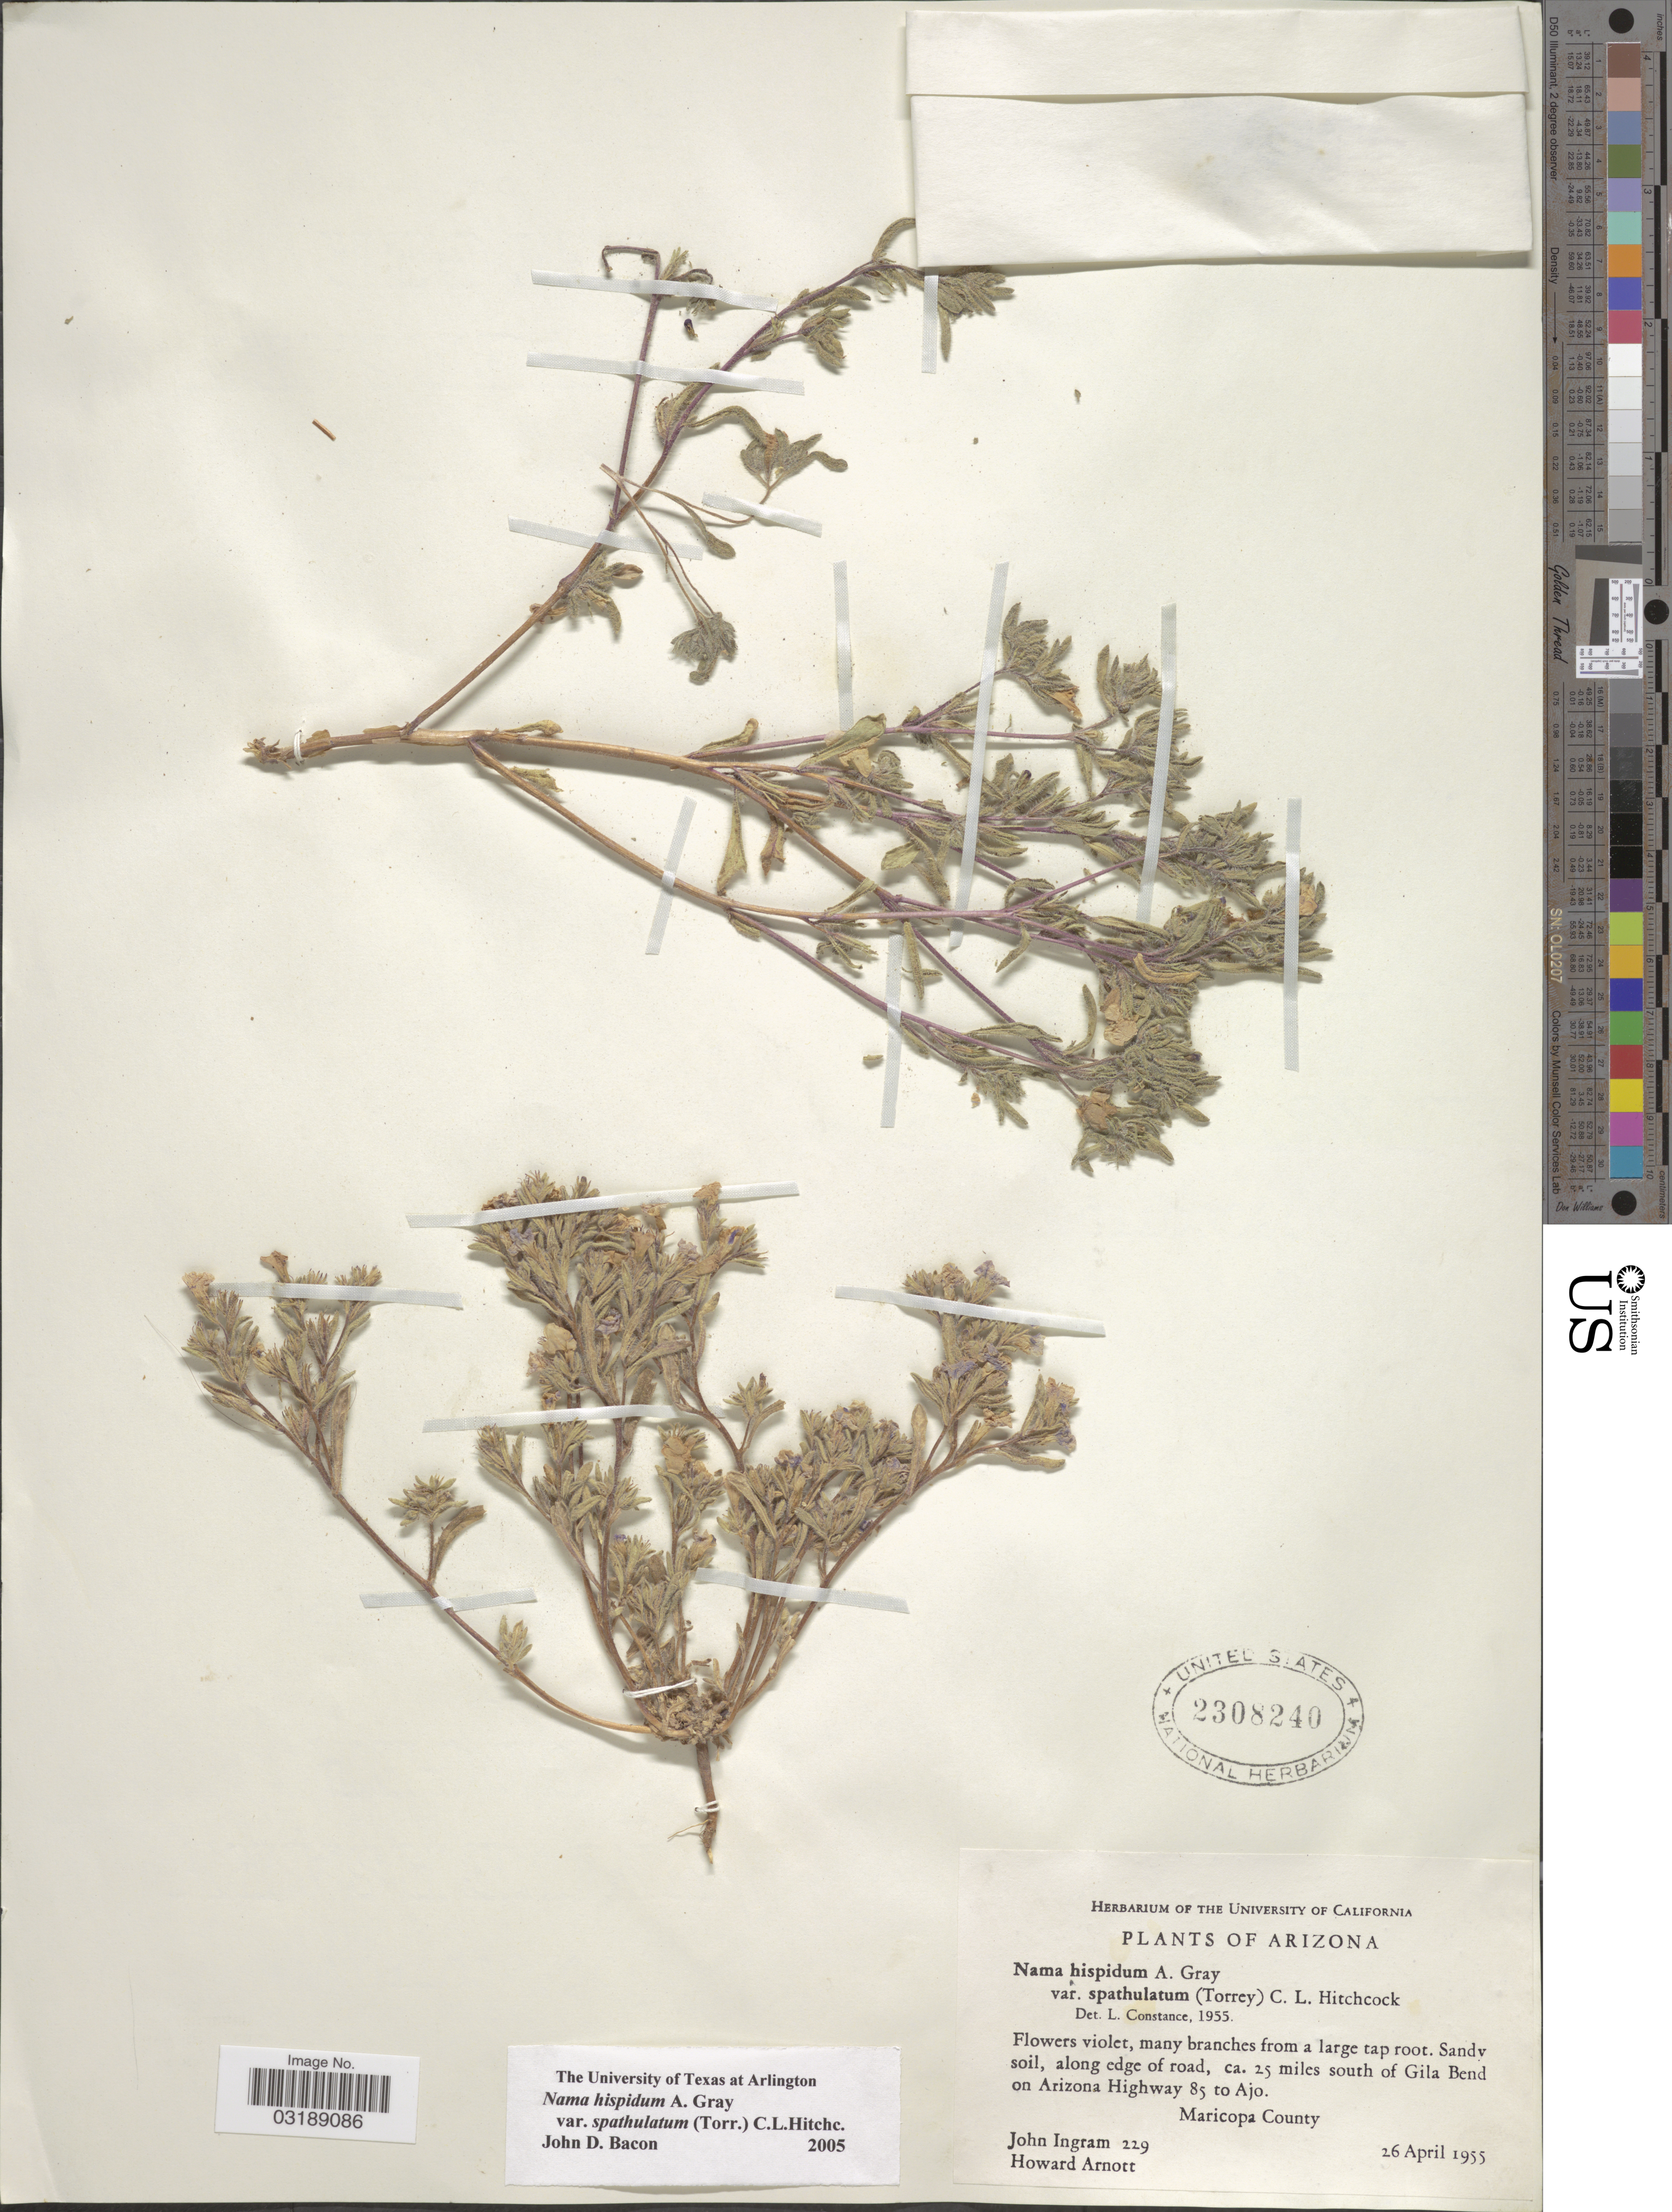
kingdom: Plantae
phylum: Tracheophyta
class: Magnoliopsida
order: Boraginales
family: Namaceae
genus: Nama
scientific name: Nama hispida var. spathulatum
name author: (Torr.) C.L. Hitchc.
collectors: J. W. Ingram & H. J. Arnott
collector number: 229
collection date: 1955-04-26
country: United States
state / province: Arizona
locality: Sandy soil, along edge of road, ca. 25 miles south of Gila Bend on Arizona Highway 85 to Ajo, Maricopa County.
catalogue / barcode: US 2308240